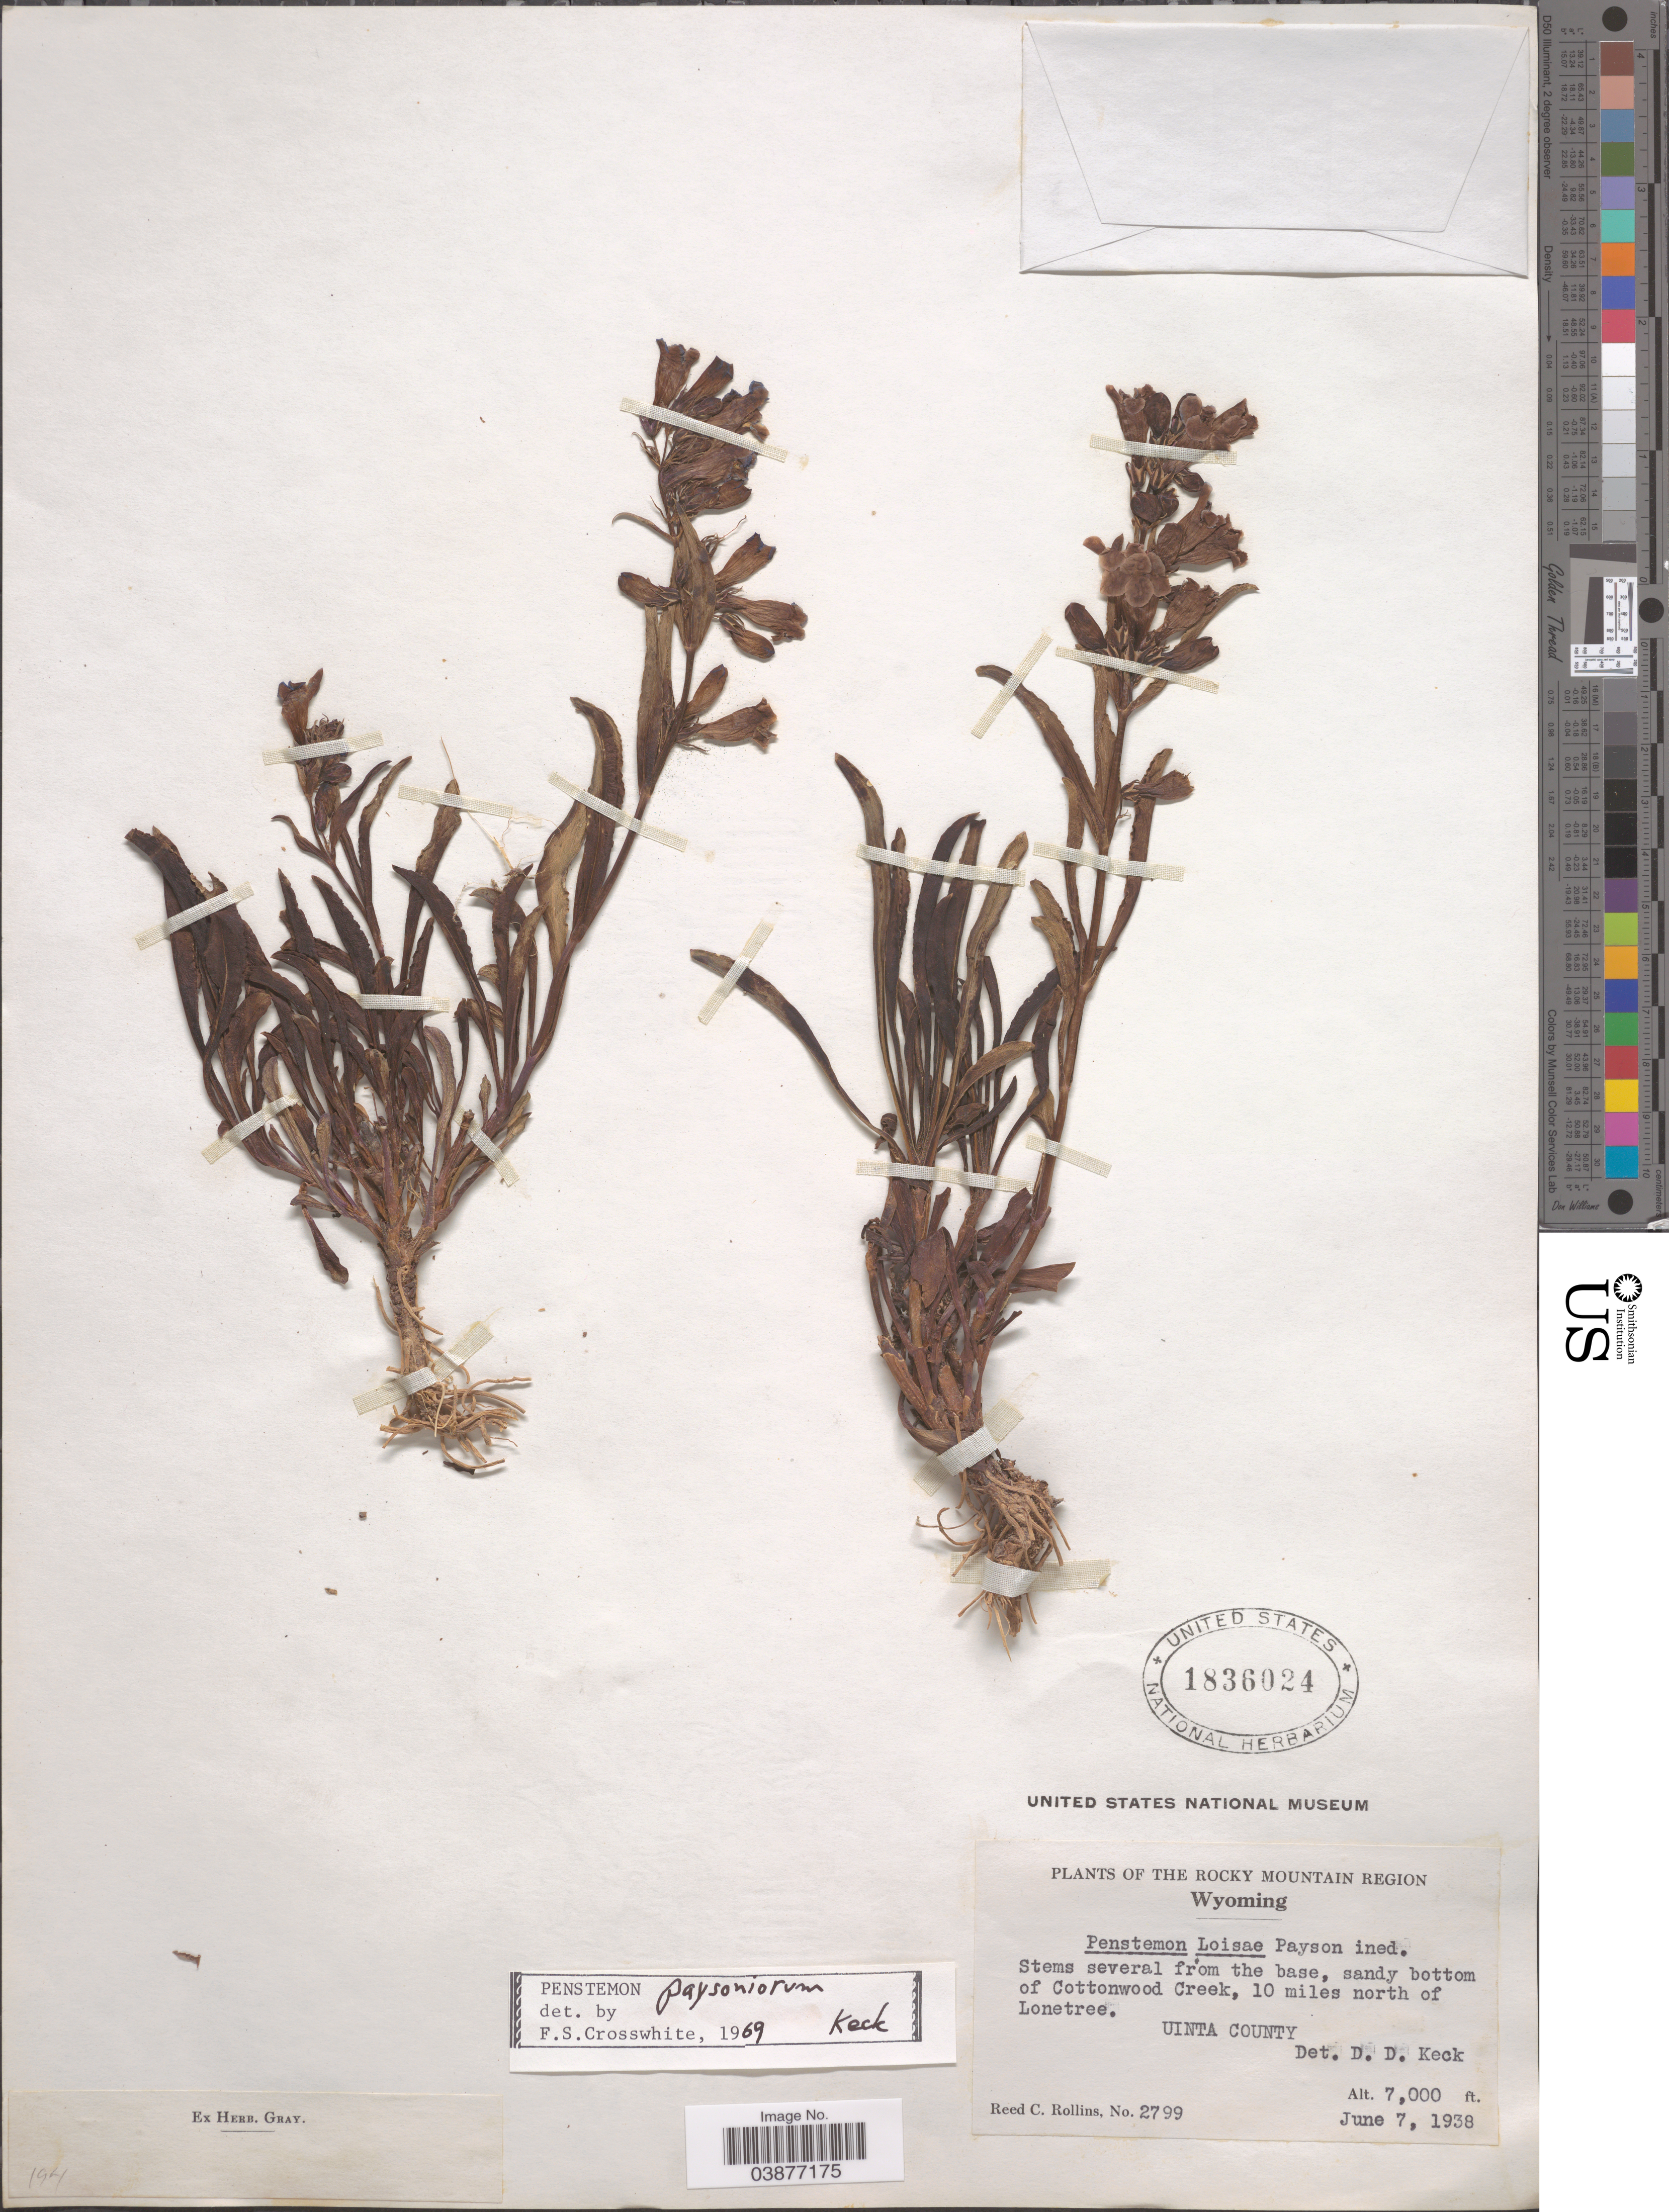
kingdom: Plantae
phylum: Tracheophyta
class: Magnoliopsida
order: Lamiales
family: Plantaginaceae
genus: Penstemon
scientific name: Penstemon paysoniorum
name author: D.D. Keck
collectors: R. C. Rollins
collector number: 2799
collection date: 1938-06-07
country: United States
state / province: Wyoming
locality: The Rocky Mountain Region. Sandy bottom of Cottonwood Creek, 10 miles north of Lonetree. Uinta County.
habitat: sandy bottom of creek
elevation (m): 2134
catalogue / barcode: US 1836024